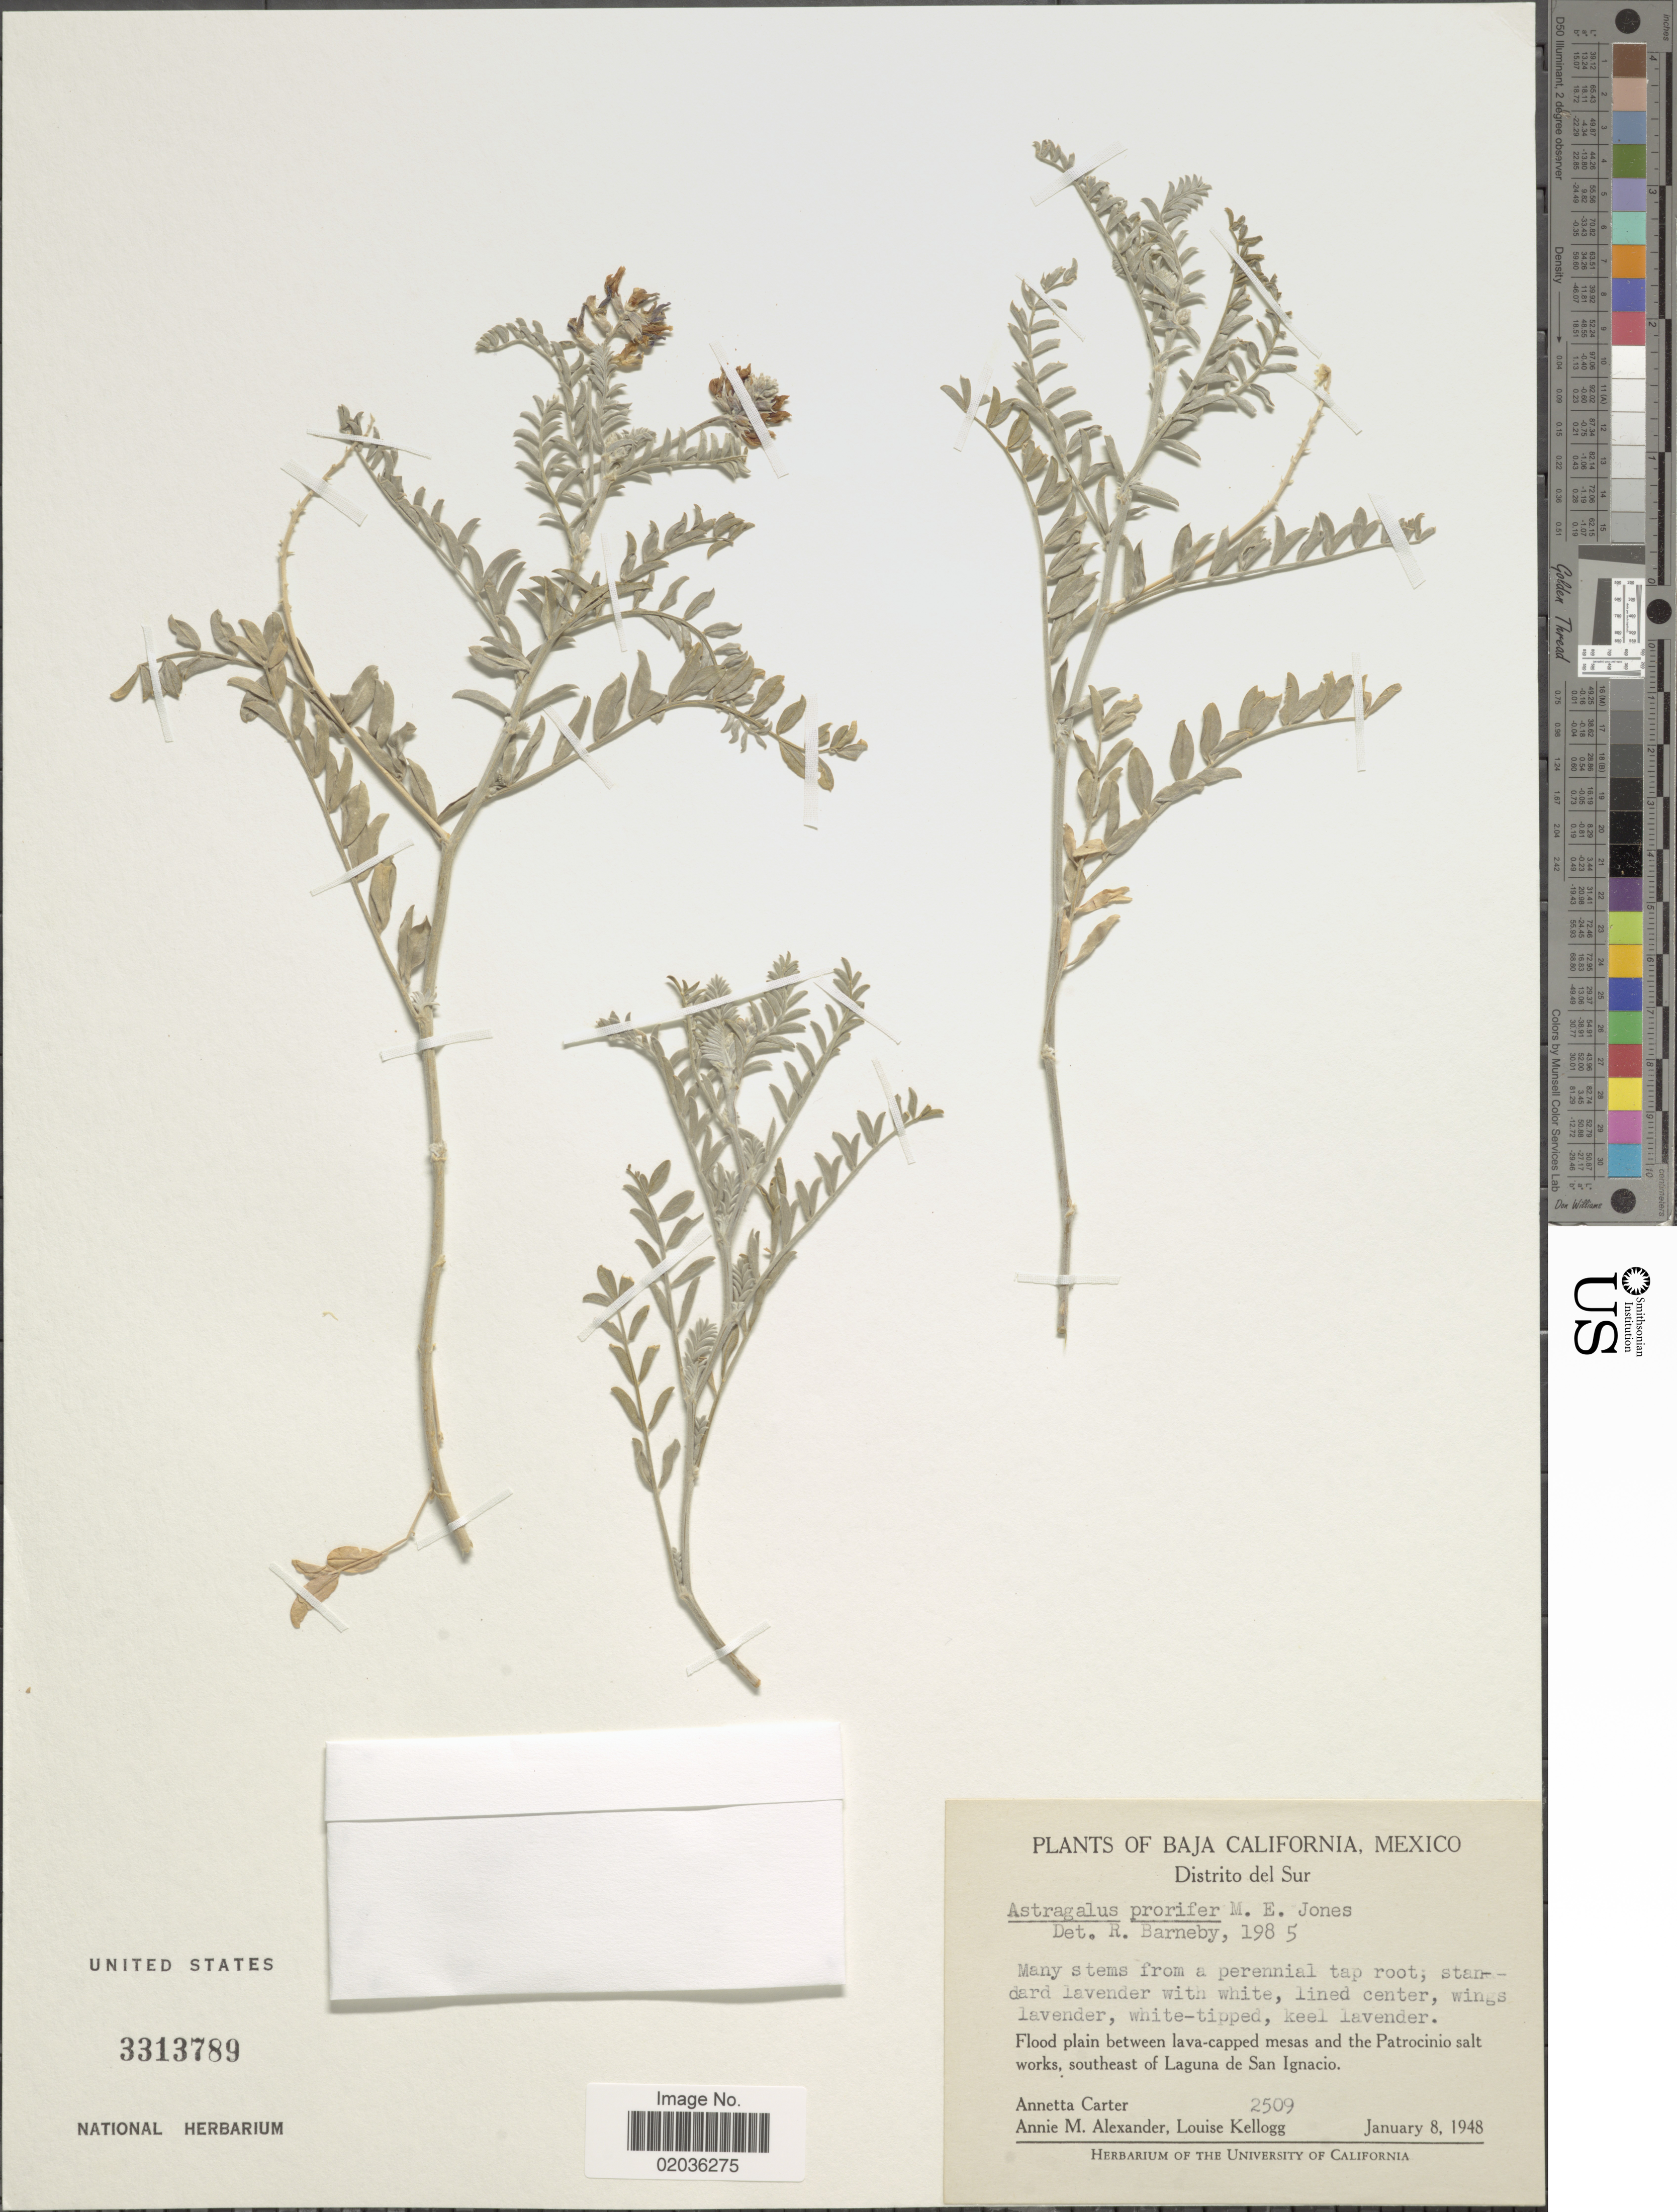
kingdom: Plantae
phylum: Tracheophyta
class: Magnoliopsida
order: Fabales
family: Fabaceae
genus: Astragalus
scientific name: Astragalus prorifer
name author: M.E. Jones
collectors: A. Carter, A. M. Alexander & L. Kellogg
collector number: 2509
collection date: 1948-01-08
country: Mexico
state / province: Baja California Sur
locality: Distrito del Sur, Flood plain between lava-capped mesas and the Patrocinio salt works, southeast of Laguna de San Ignacio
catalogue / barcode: US 3313789